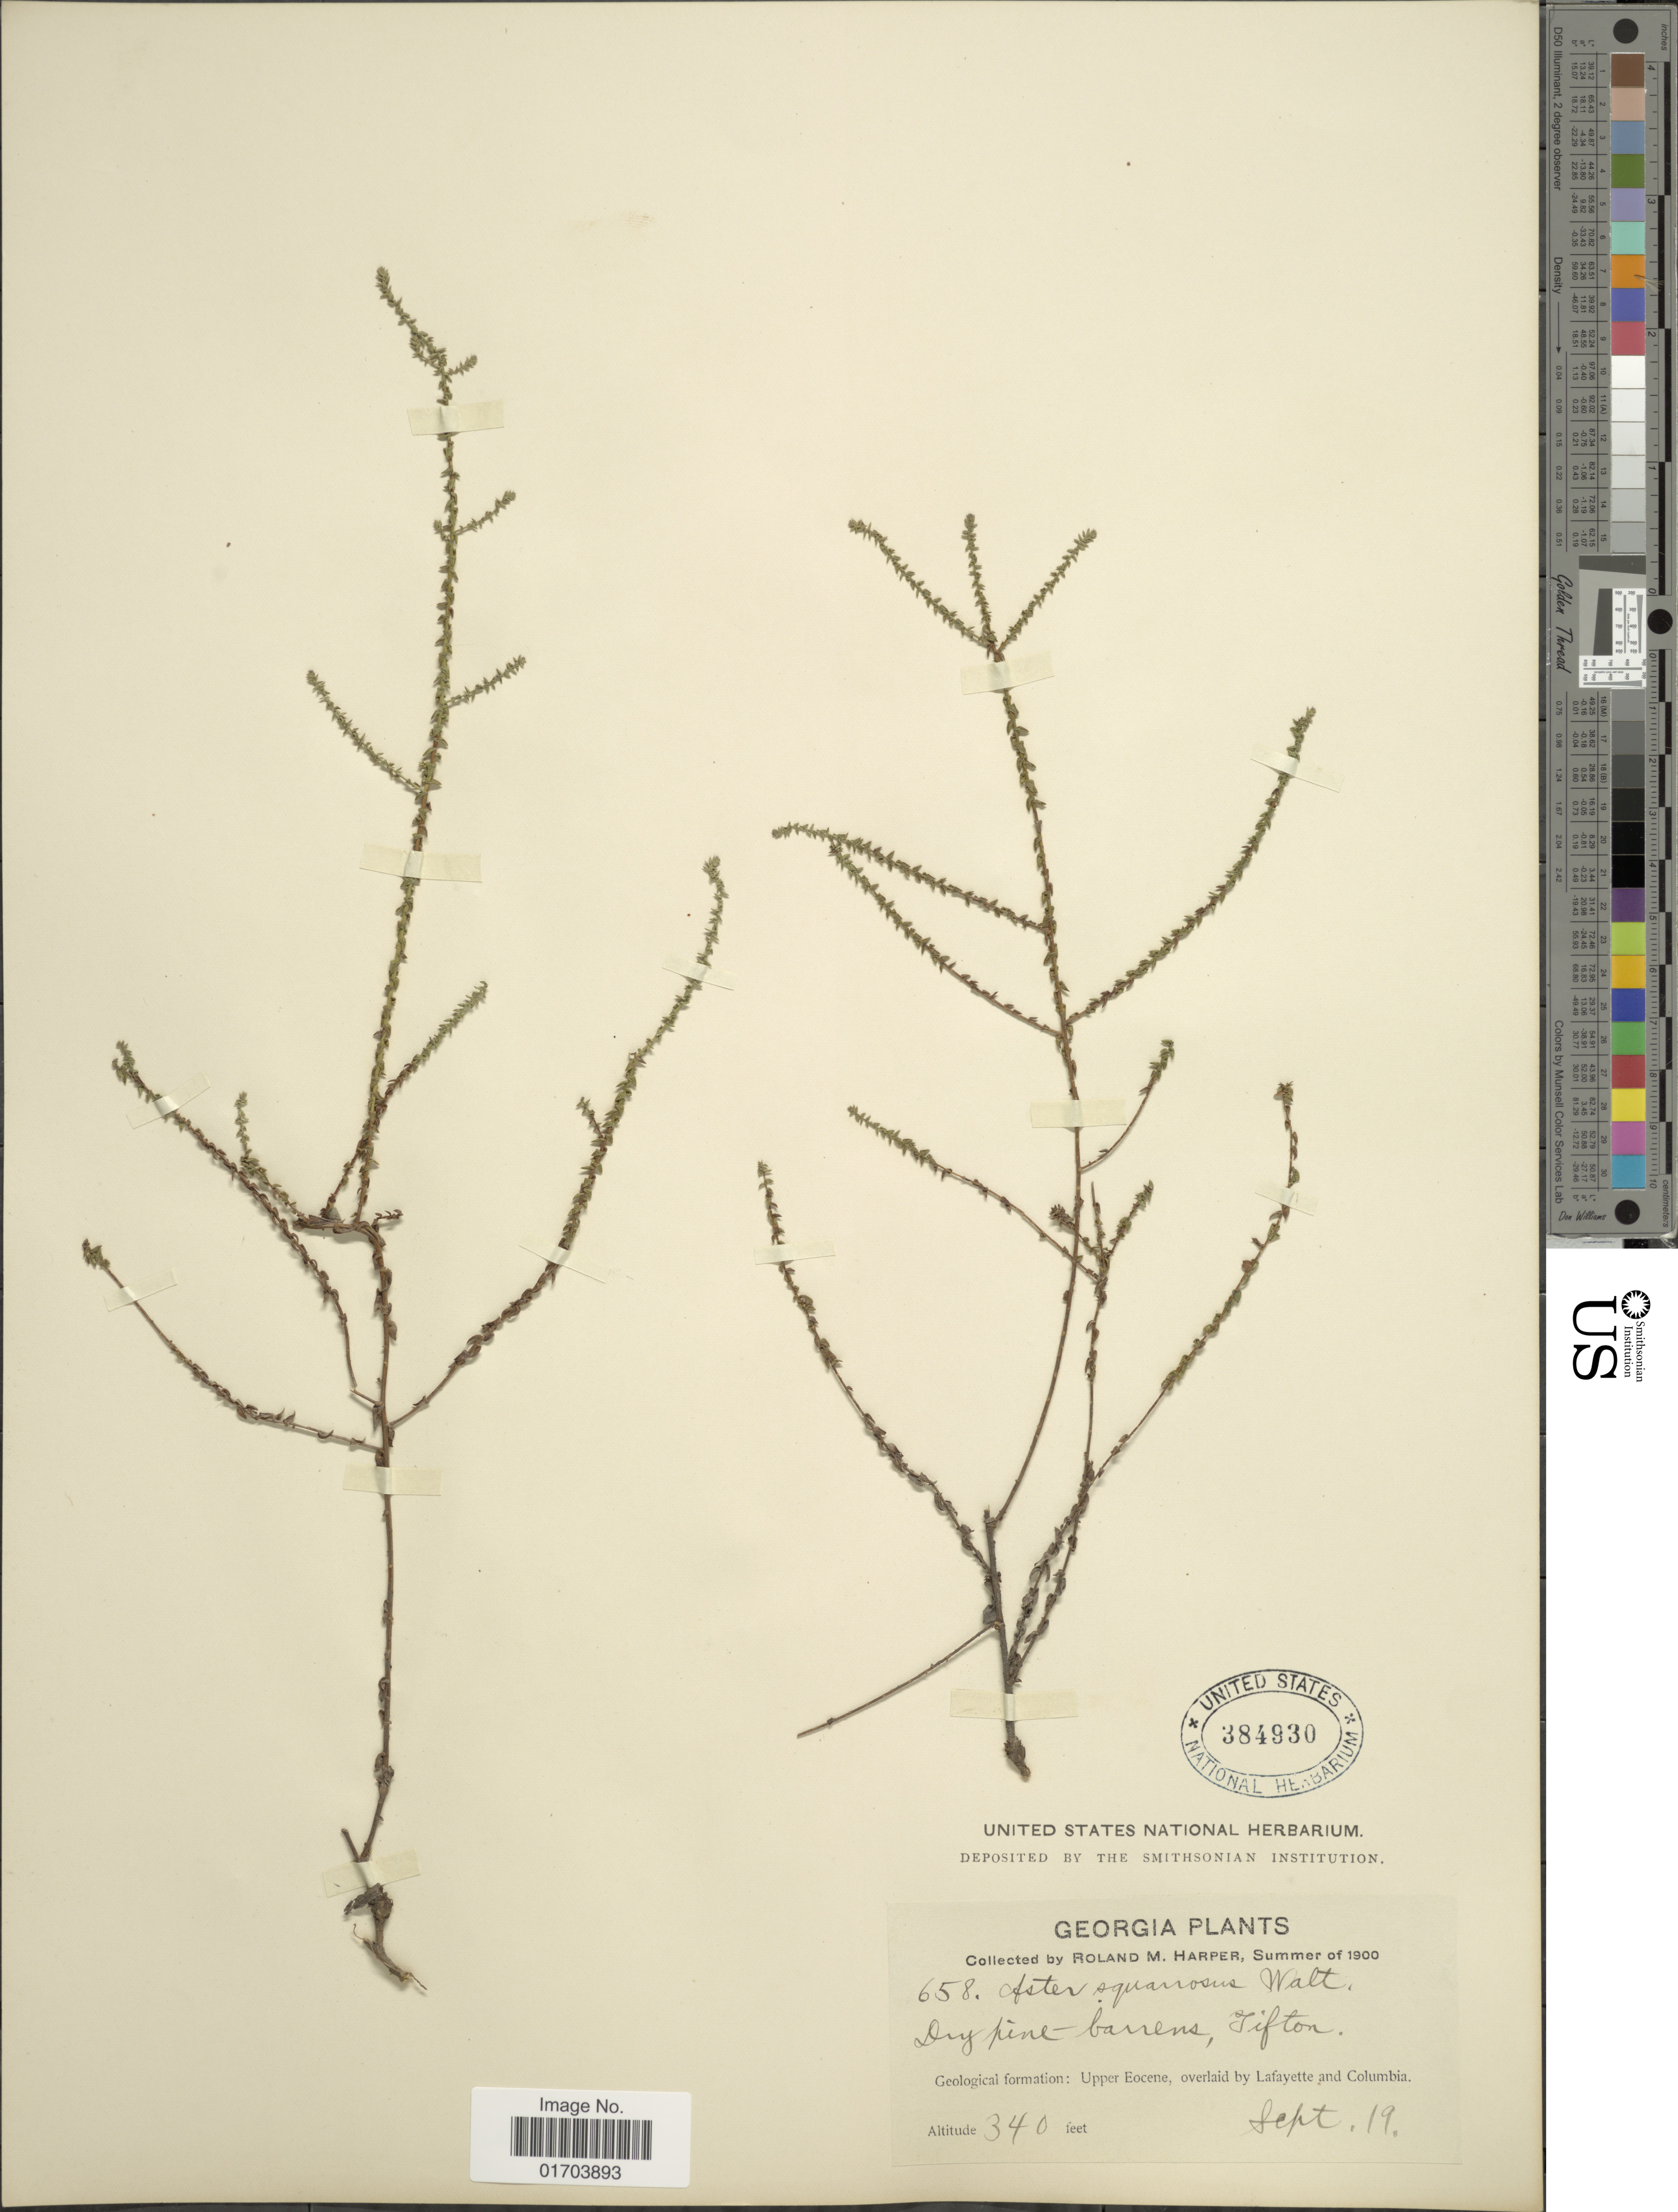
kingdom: Plantae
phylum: Tracheophyta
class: Magnoliopsida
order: Asterales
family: Asteraceae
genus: Symphyotrichum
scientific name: Symphyotrichum walteri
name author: (Alexander) G.L. Nesom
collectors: R. M. Harper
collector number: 658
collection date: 1900-09-19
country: United States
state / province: Georgia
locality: Dry pine-barrens, Jifton, Geological formation: Upper Eocene, overlaid by Lafayette and Columbia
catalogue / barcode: US 384930